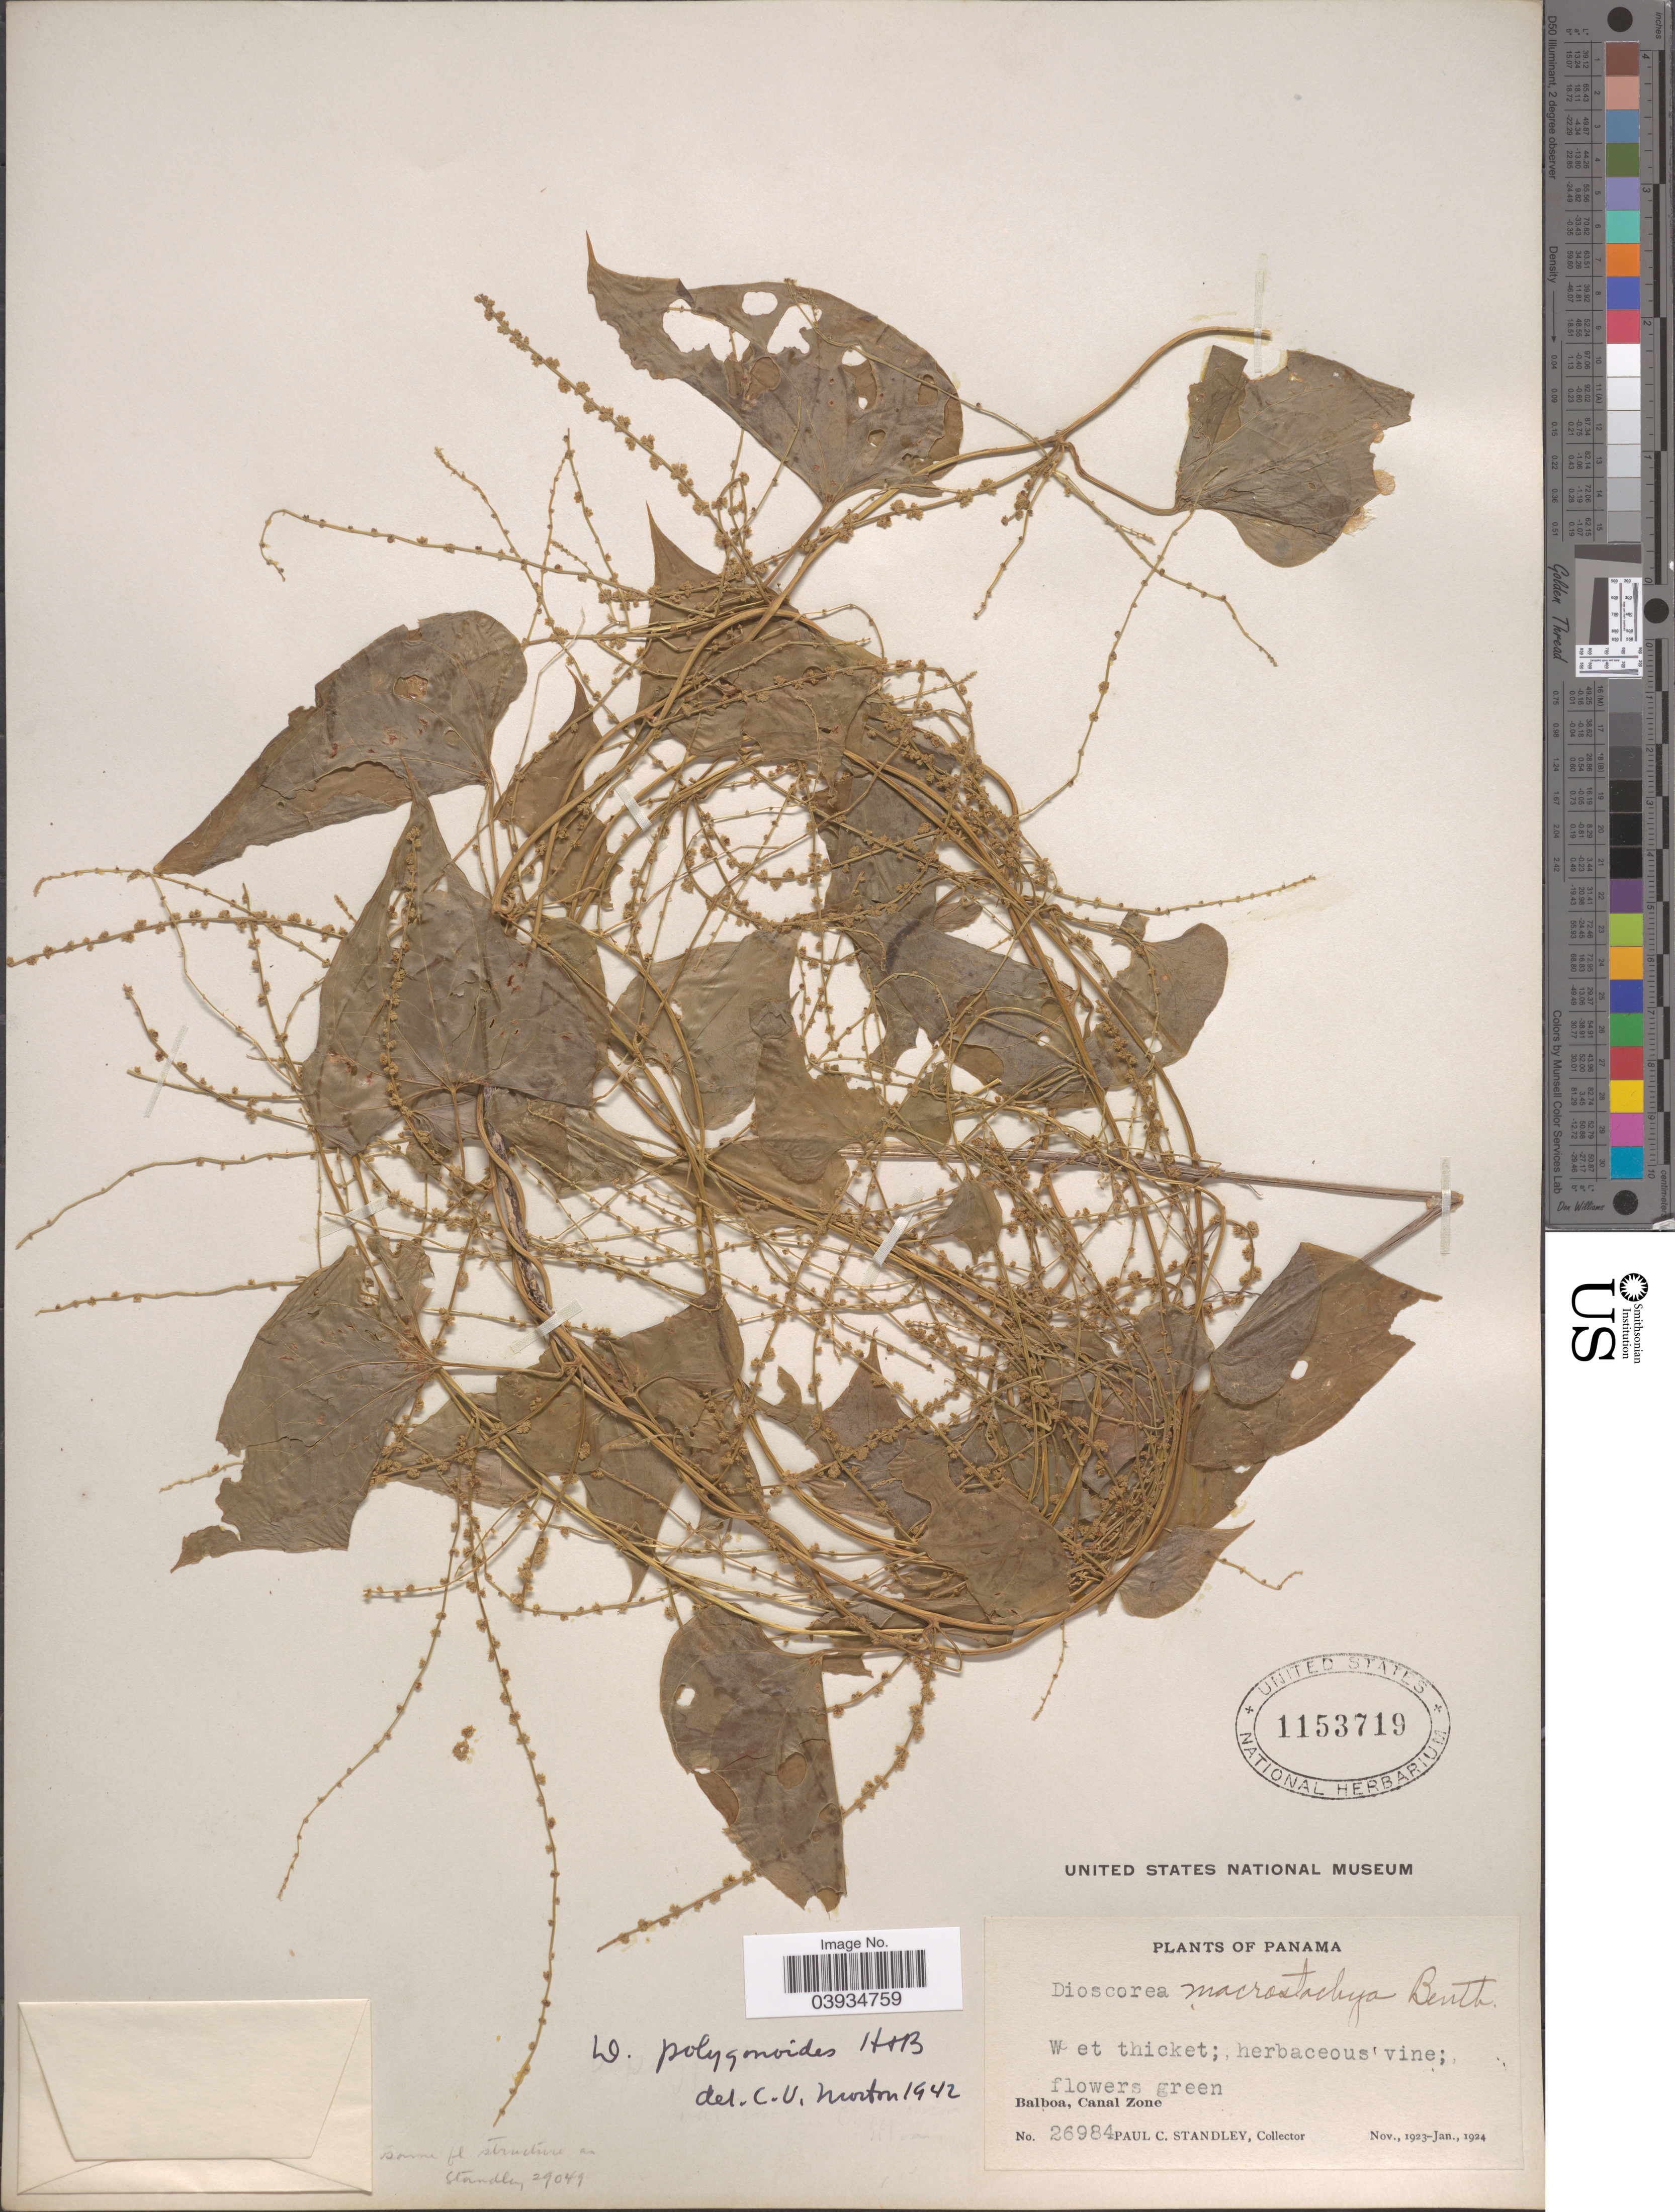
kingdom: Plantae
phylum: Tracheophyta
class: Liliopsida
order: Dioscoreales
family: Dioscoreaceae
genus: Dioscorea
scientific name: Dioscorea polygonoides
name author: Humb. & Bonpl. ex Willd.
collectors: P. C. Standley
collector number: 26984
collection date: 1923-11/1924-01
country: Panama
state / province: Colón / Panamá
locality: Wet thicket. Balboa, Canal Zone.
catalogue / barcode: US 1153719